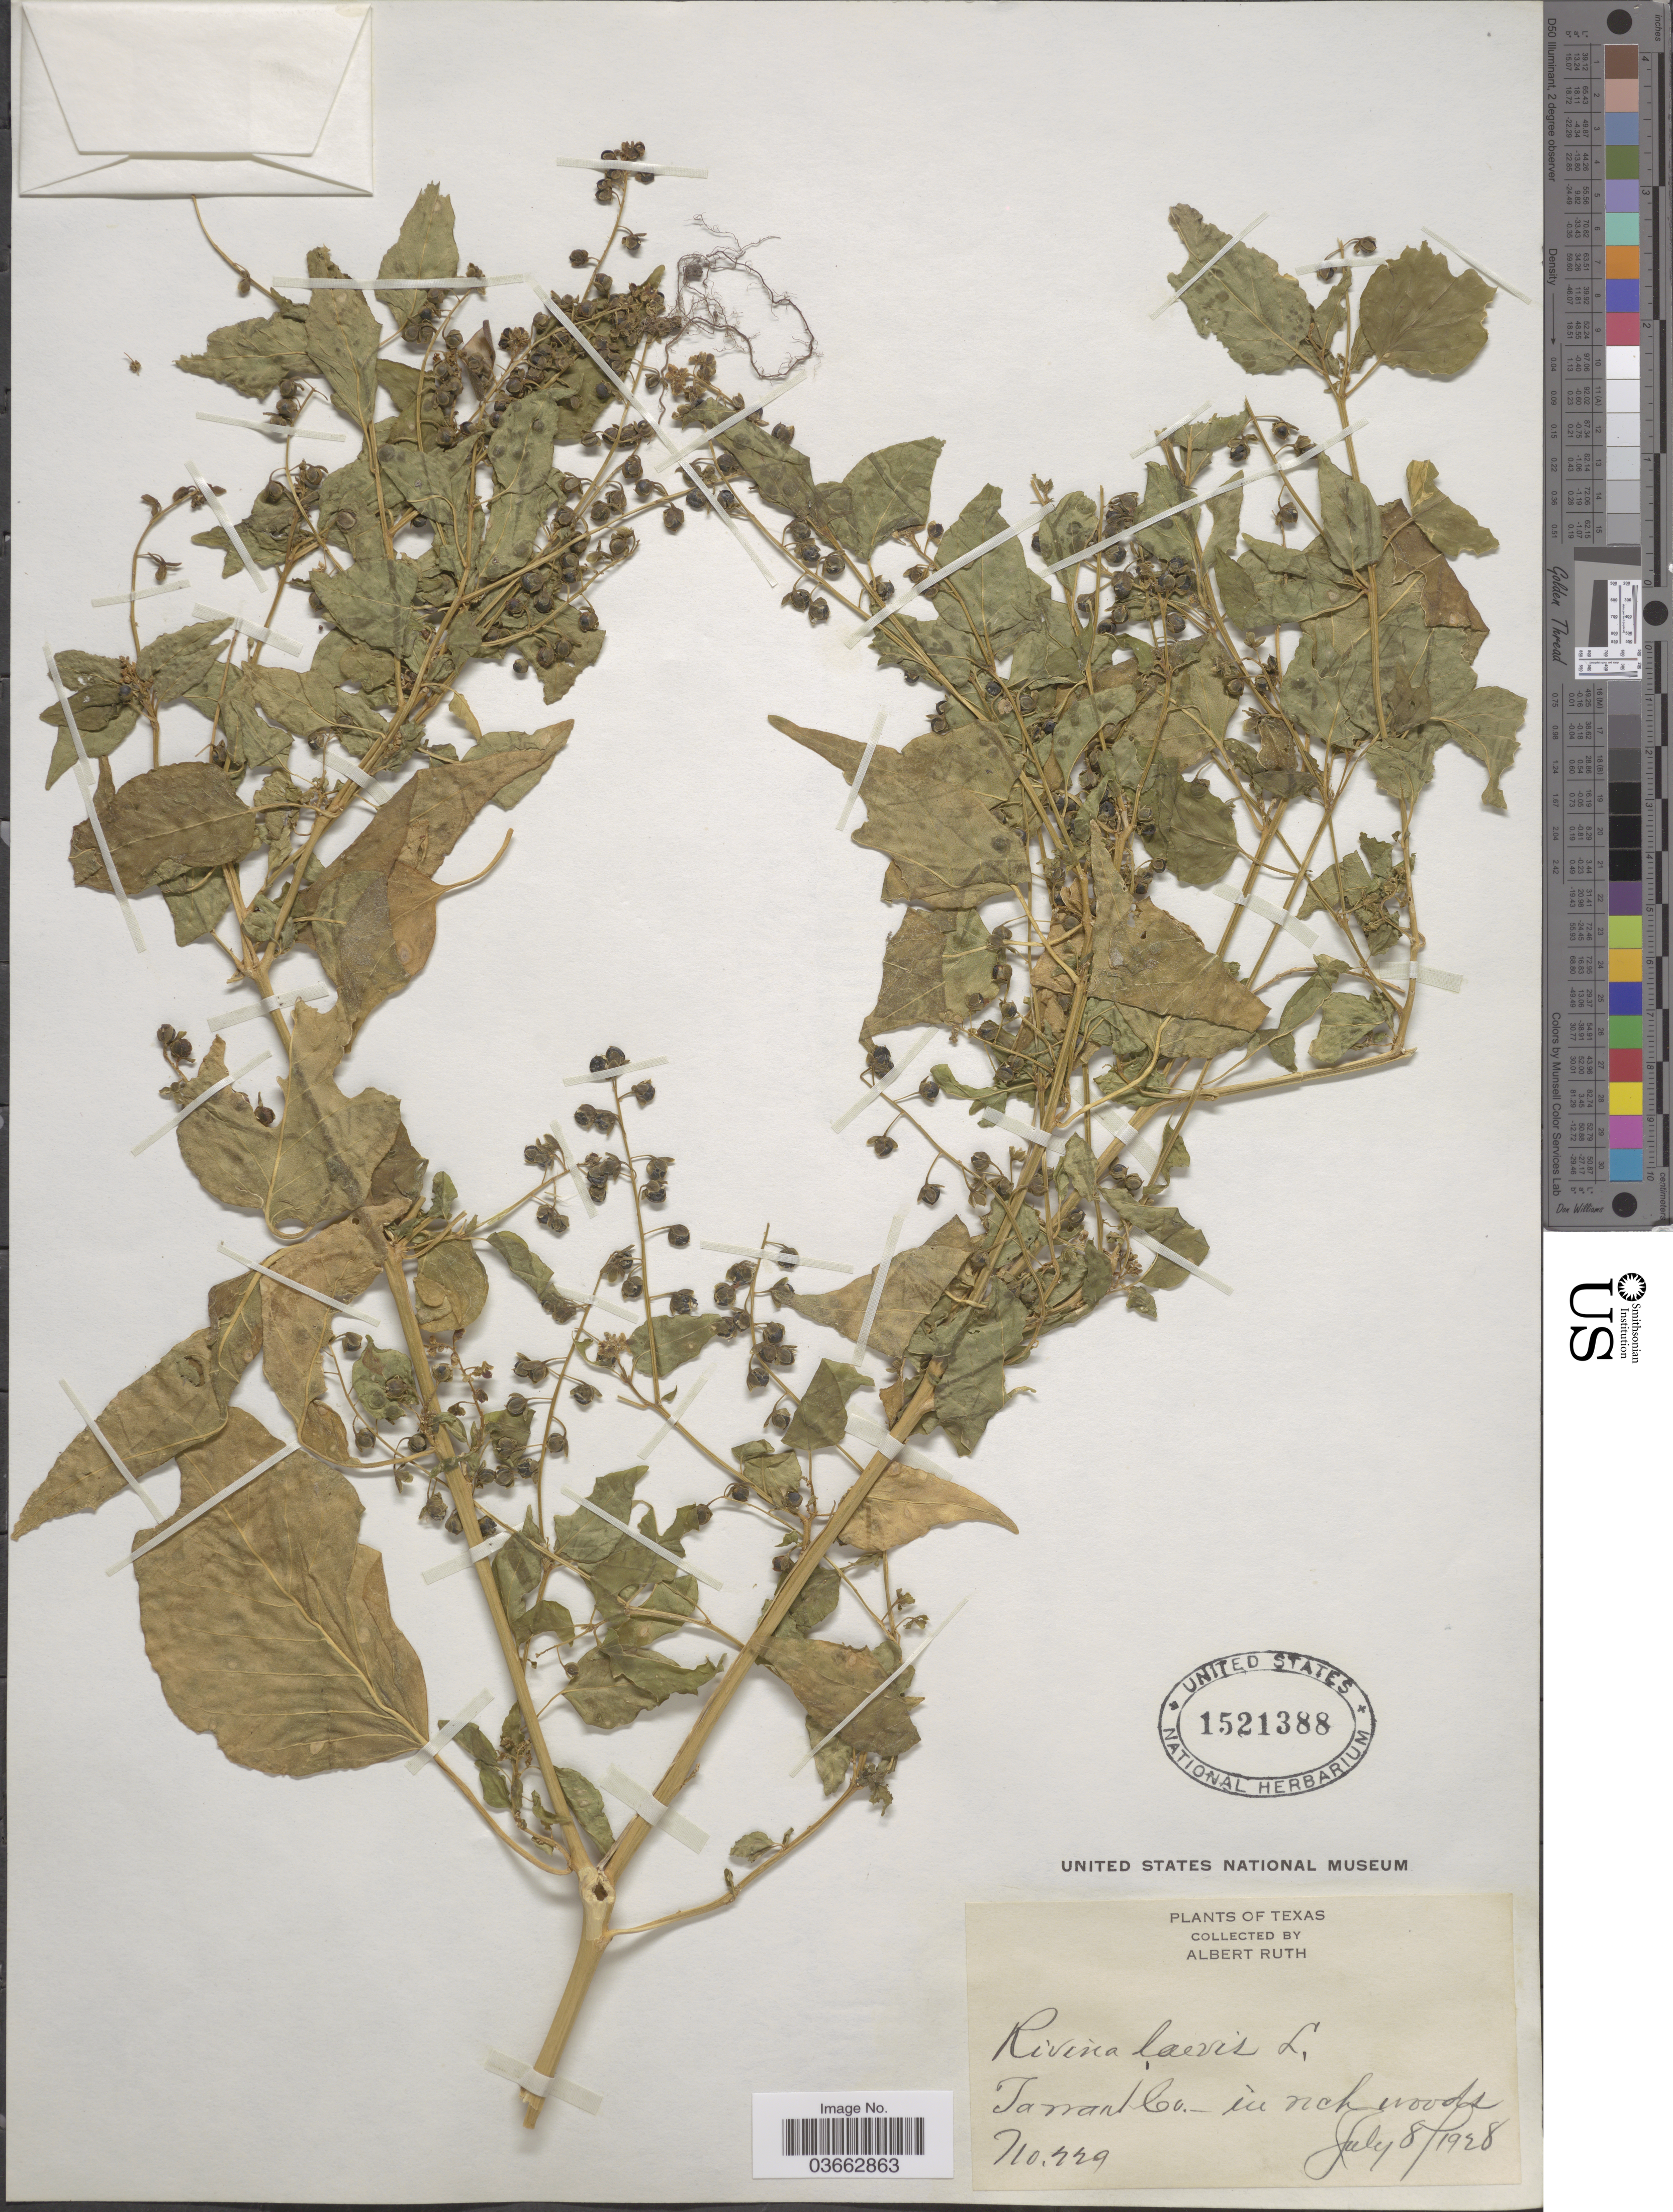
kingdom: Plantae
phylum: Tracheophyta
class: Magnoliopsida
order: Caryophyllales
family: Phytolaccaceae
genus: Rivina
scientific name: Rivina humilis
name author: L.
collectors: A. Ruth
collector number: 229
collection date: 1928-07-08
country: United States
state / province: Texas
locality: Tarrant Co.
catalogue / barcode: US 1521388